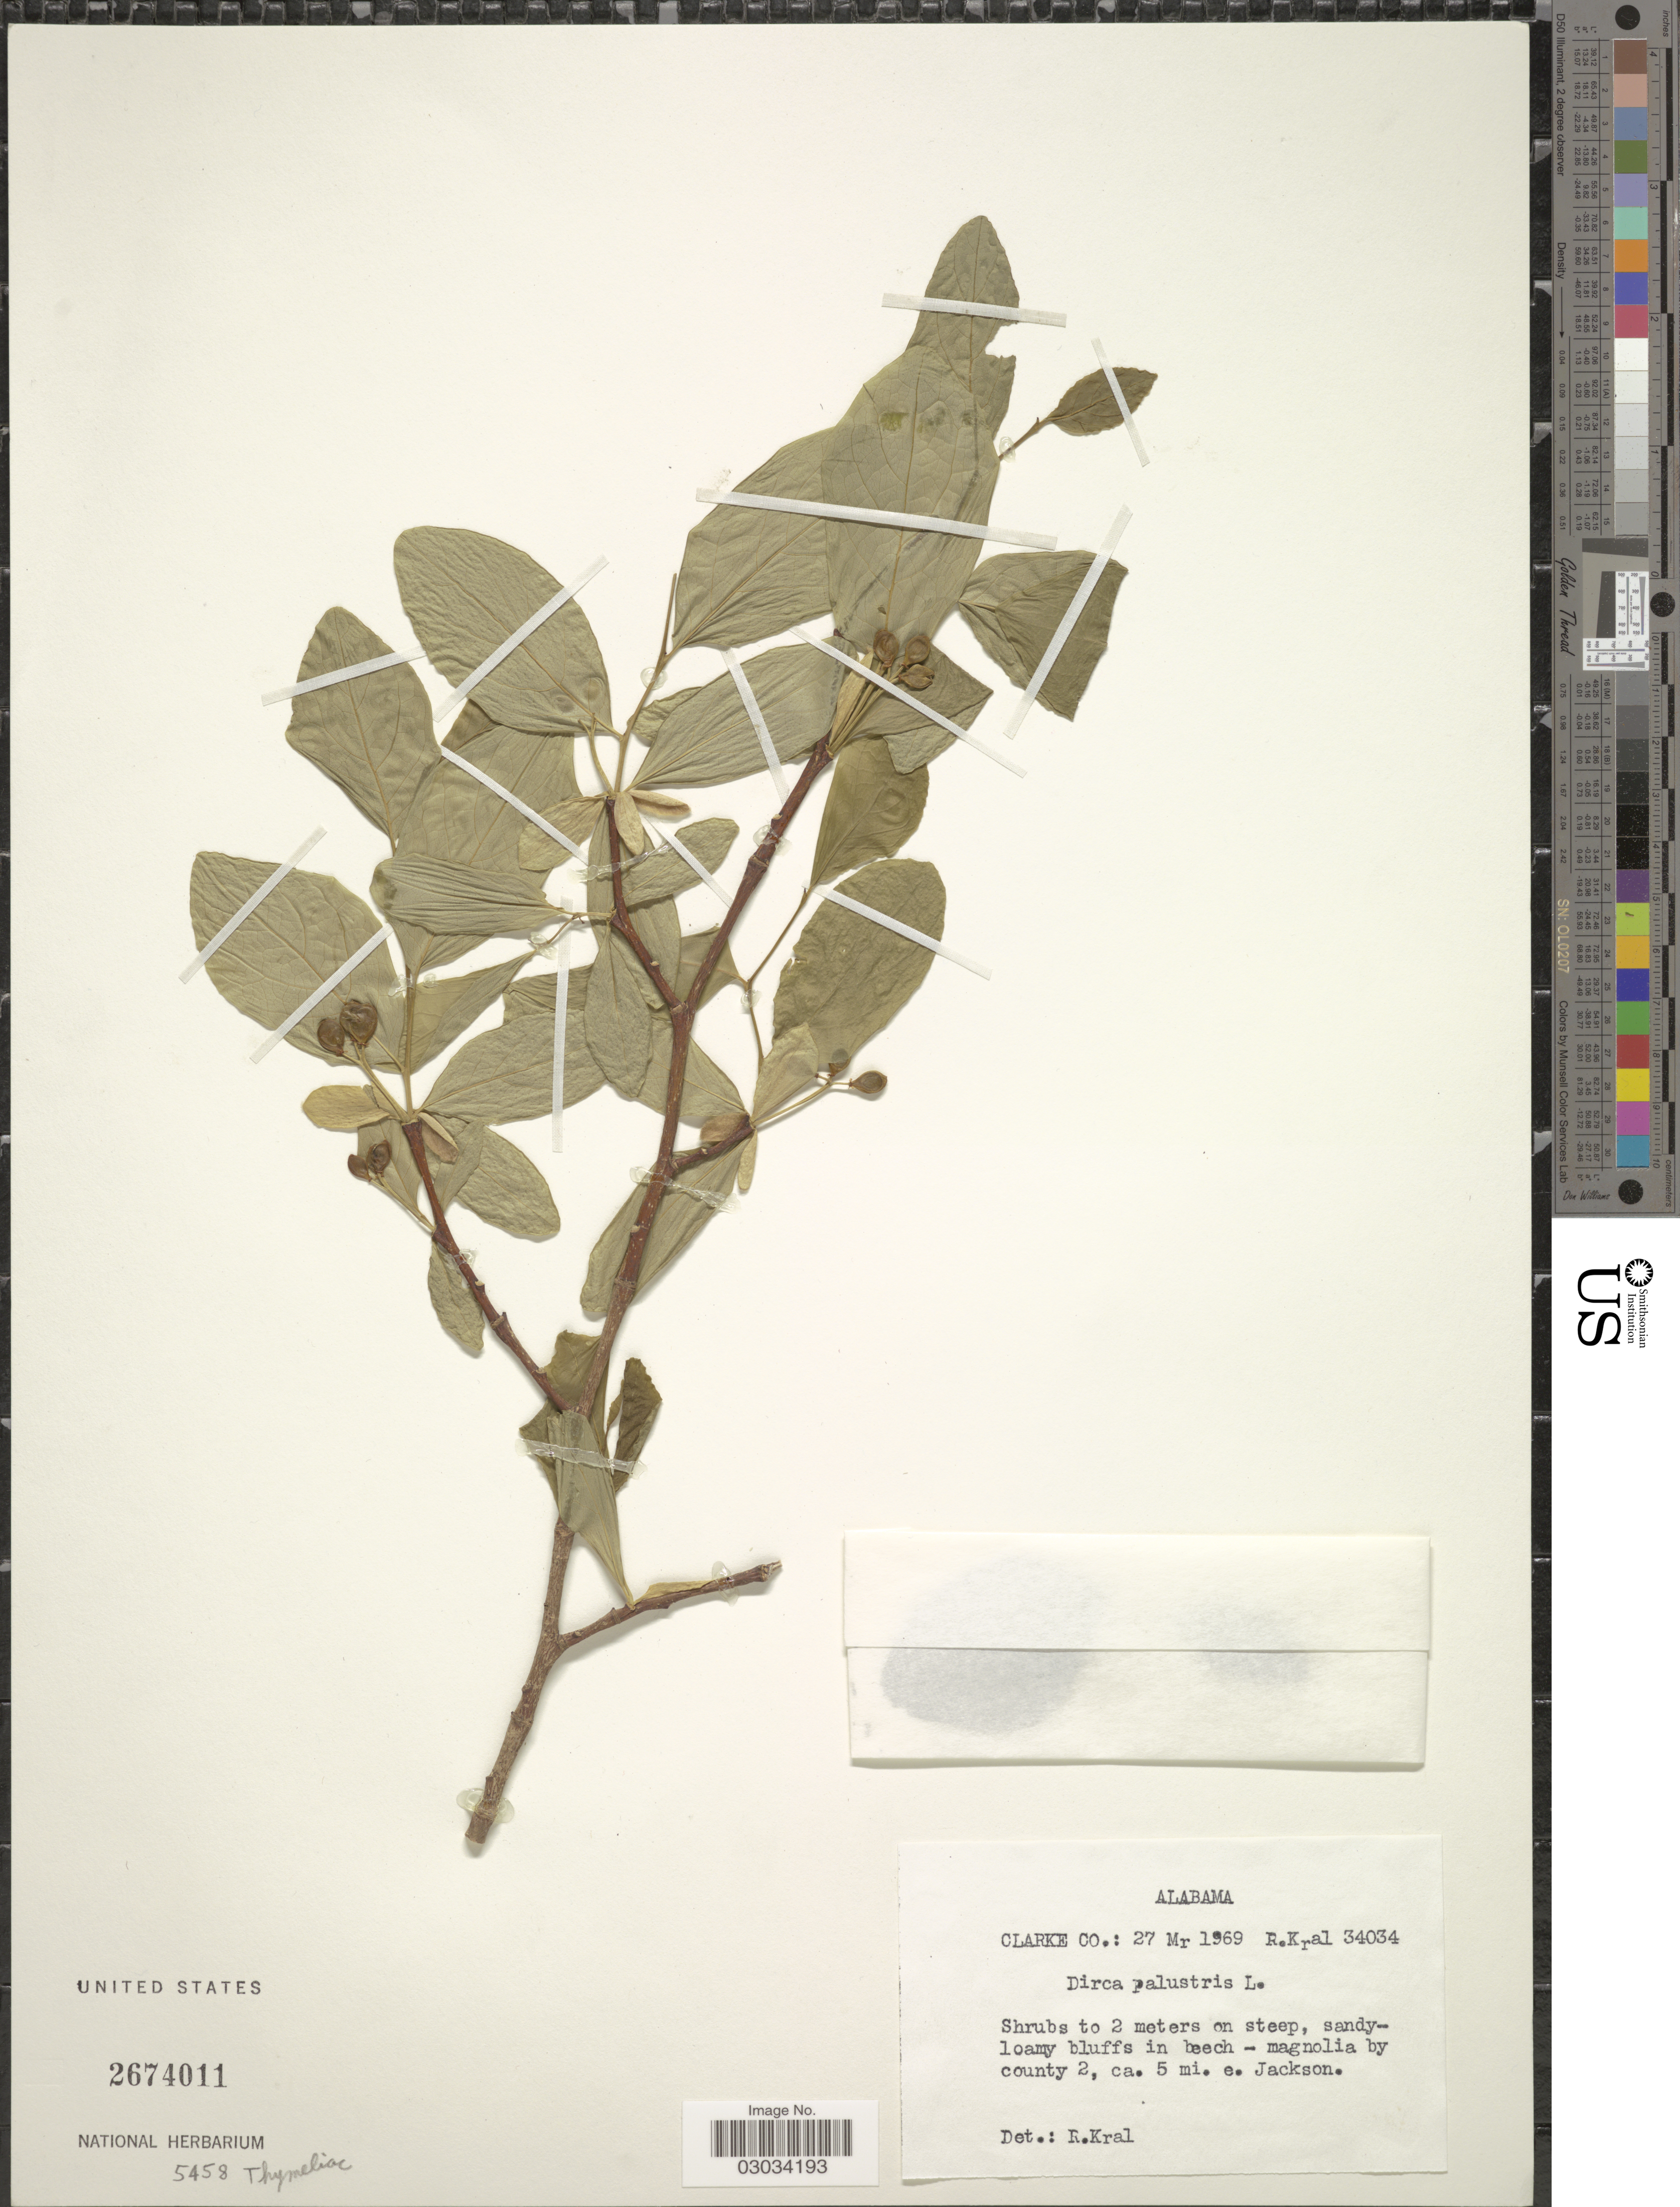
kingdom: Plantae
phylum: Tracheophyta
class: Magnoliopsida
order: Malvales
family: Thymelaeaceae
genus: Dirca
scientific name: Dirca palustris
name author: L.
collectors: R. Kral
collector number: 34034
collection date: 1969-03-27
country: United States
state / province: Alabama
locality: Clarke Co., magnolia by county 2, ca. 5 mi. e. Jackson.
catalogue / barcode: US 2674011